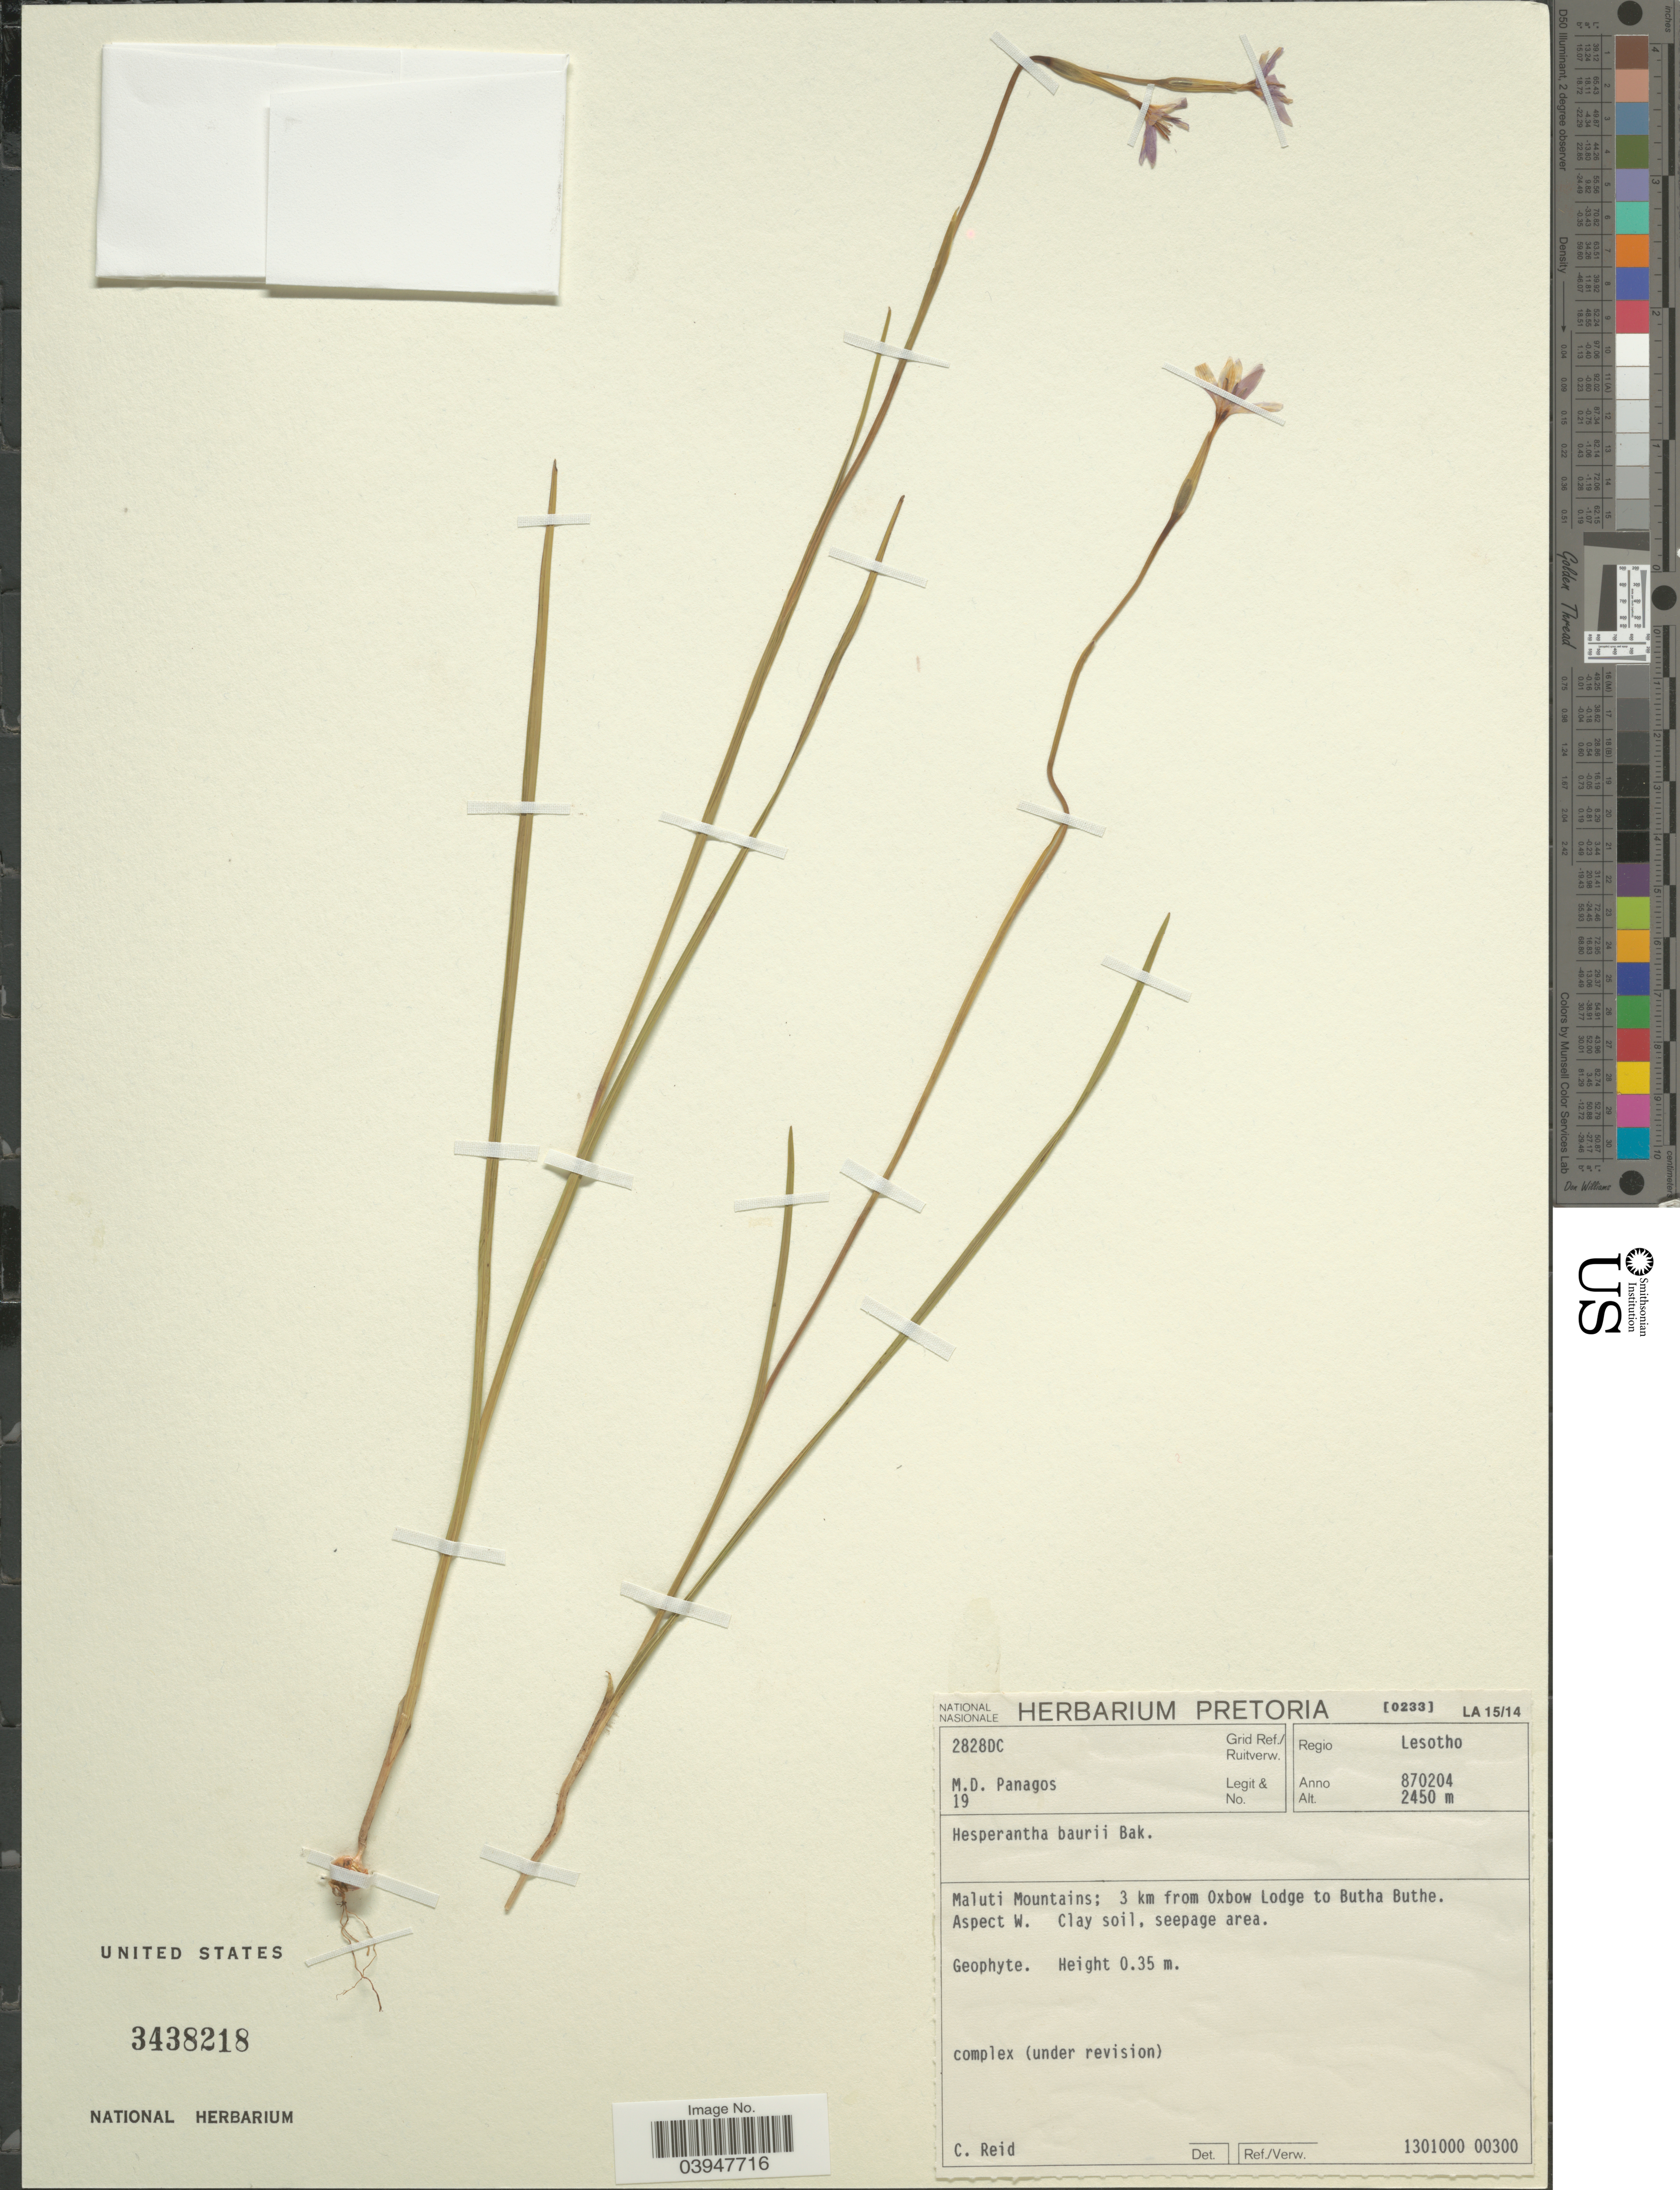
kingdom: Plantae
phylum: Tracheophyta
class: Liliopsida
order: Asparagales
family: Iridaceae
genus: Hesperantha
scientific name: Hesperantha baurii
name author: Baker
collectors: M. Panagos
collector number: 19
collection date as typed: Transcribed d/m/y: 4/2/87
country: Lesotho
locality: Grid Ref./ Ruitverw. 2828DC. Regio Lesotho. Maluti Mountains: 3 km from Oxbow Lodge to Butha Buthe. Aspect W.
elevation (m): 2450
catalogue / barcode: US 3438218